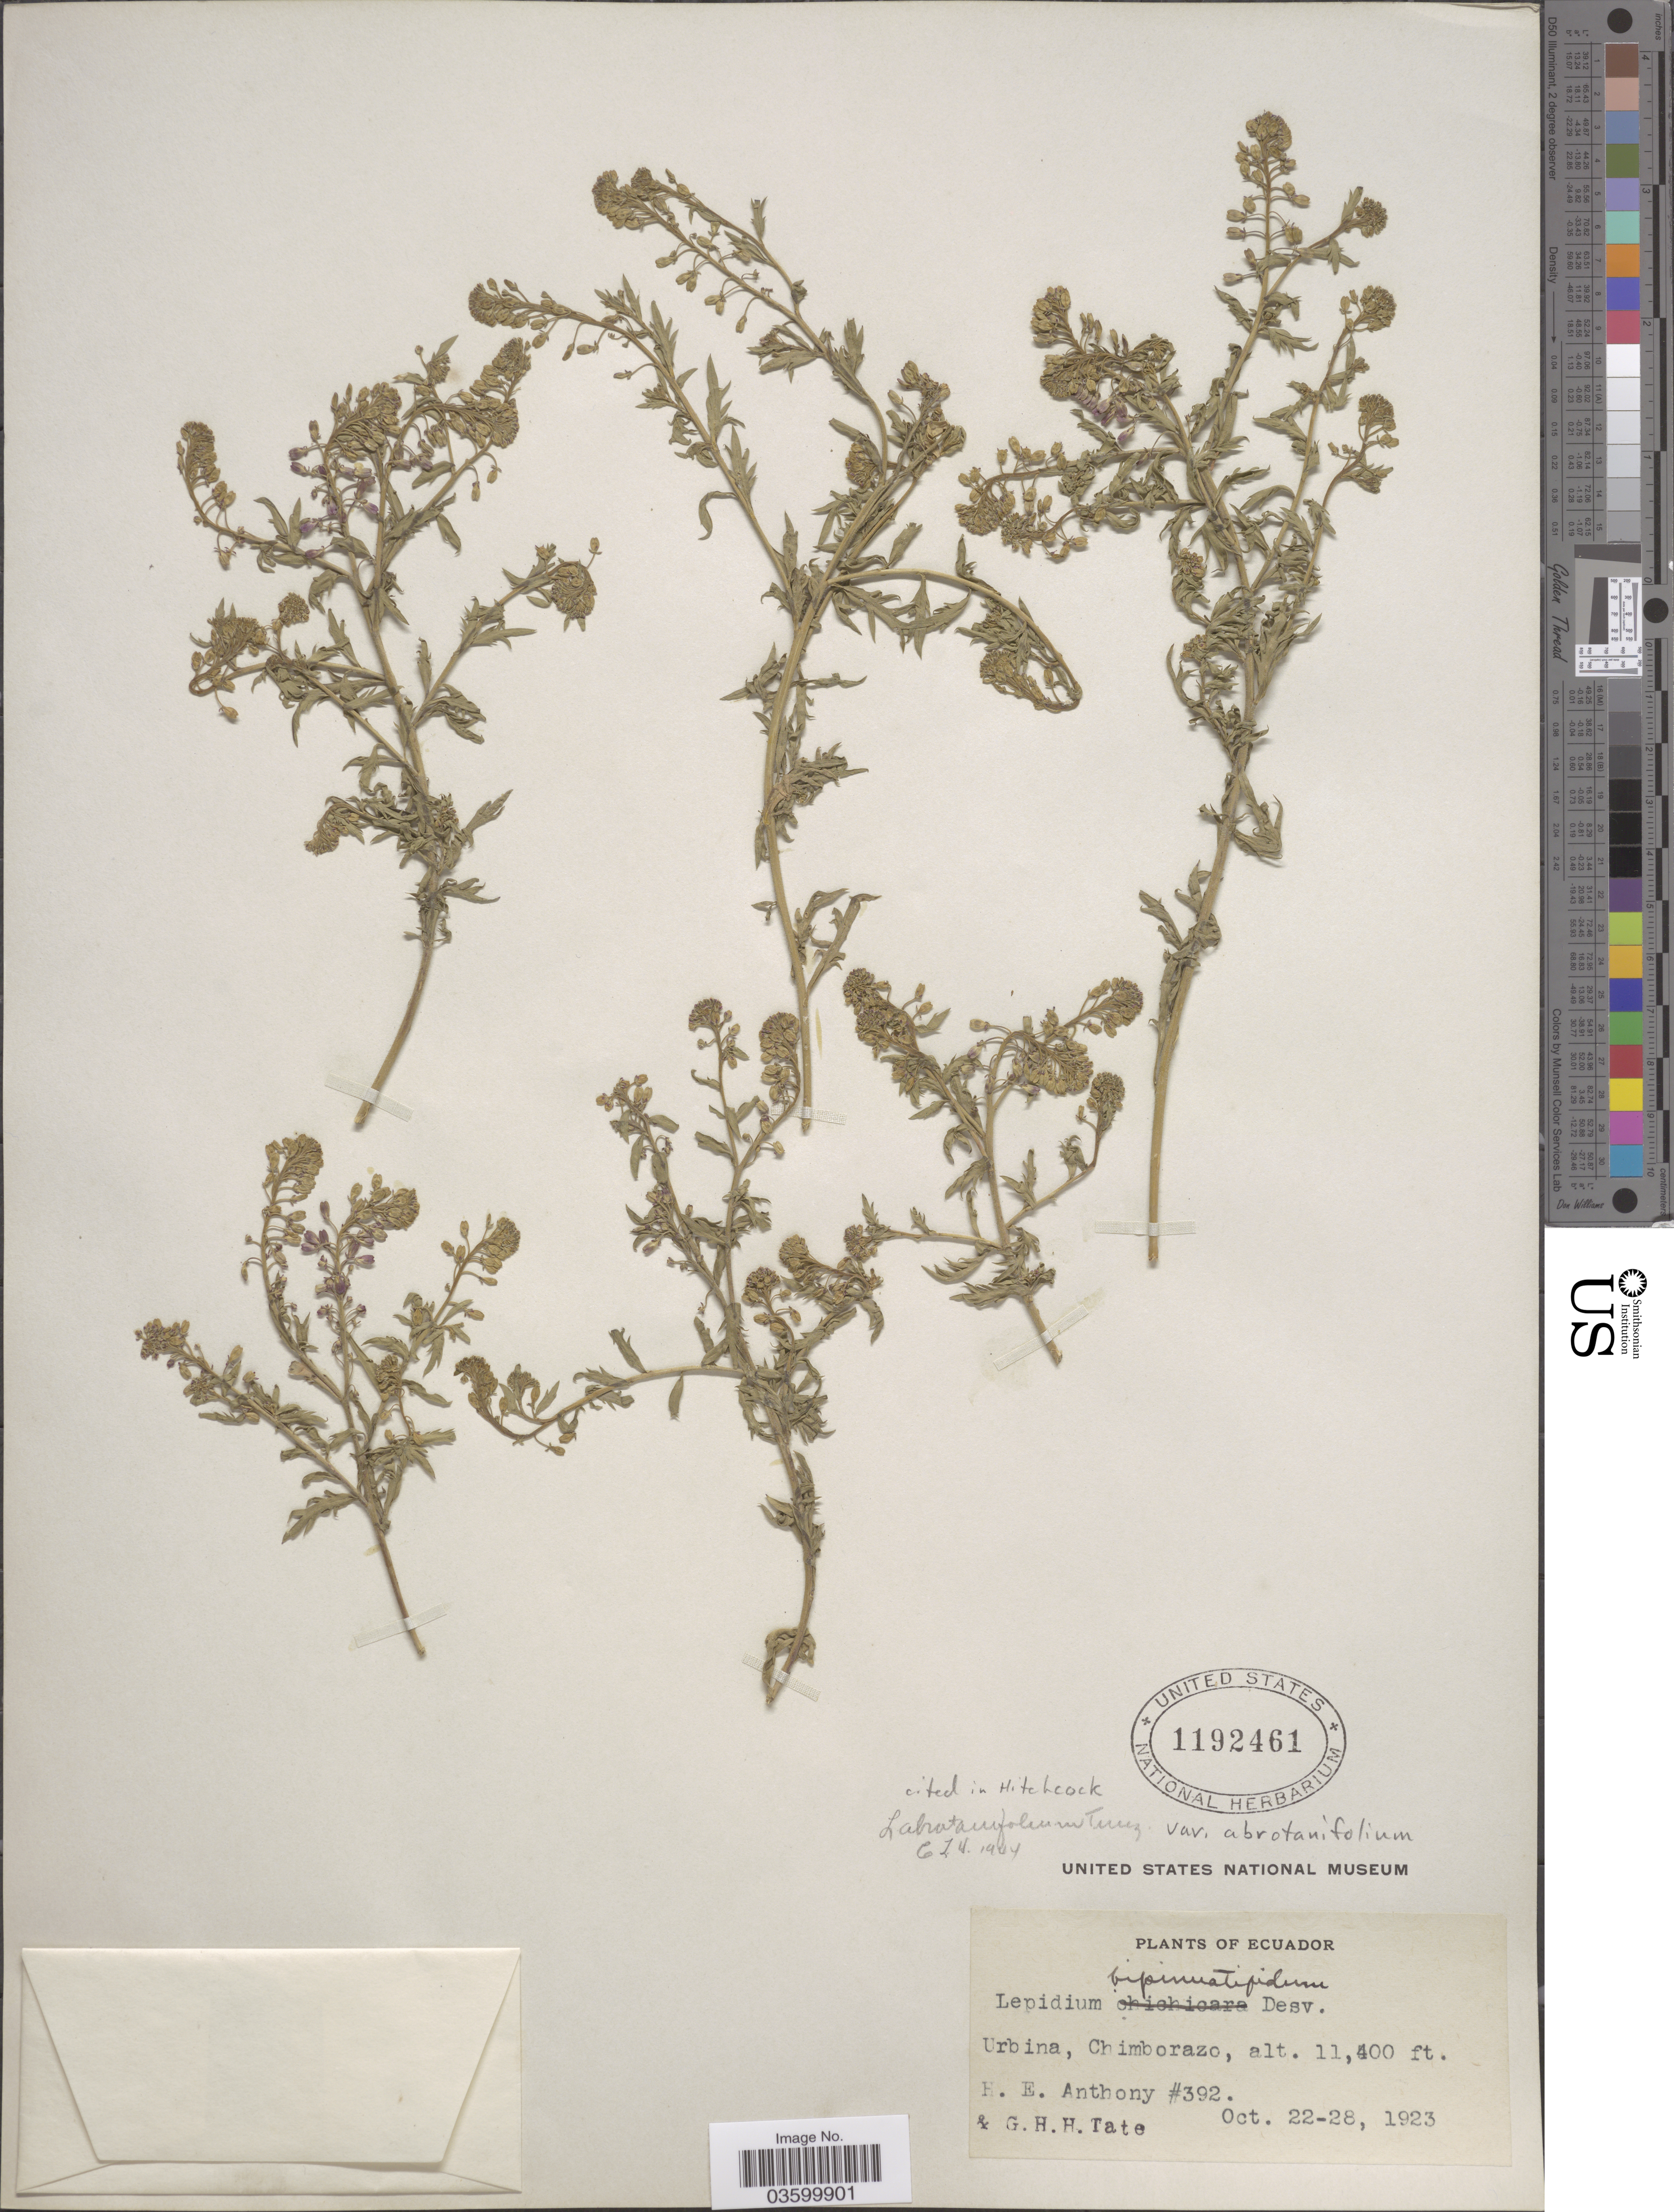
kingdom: Plantae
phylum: Tracheophyta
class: Magnoliopsida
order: Brassicales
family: Brassicaceae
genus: Lepidium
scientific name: Lepidium abrotanifolium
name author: Turcz.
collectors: H. E. Anthony & G. H. H.Tate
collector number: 392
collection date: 1923-10-22/1923-10-28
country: Ecuador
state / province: Chimborazo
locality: Urbina.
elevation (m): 3475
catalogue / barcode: US 1192461